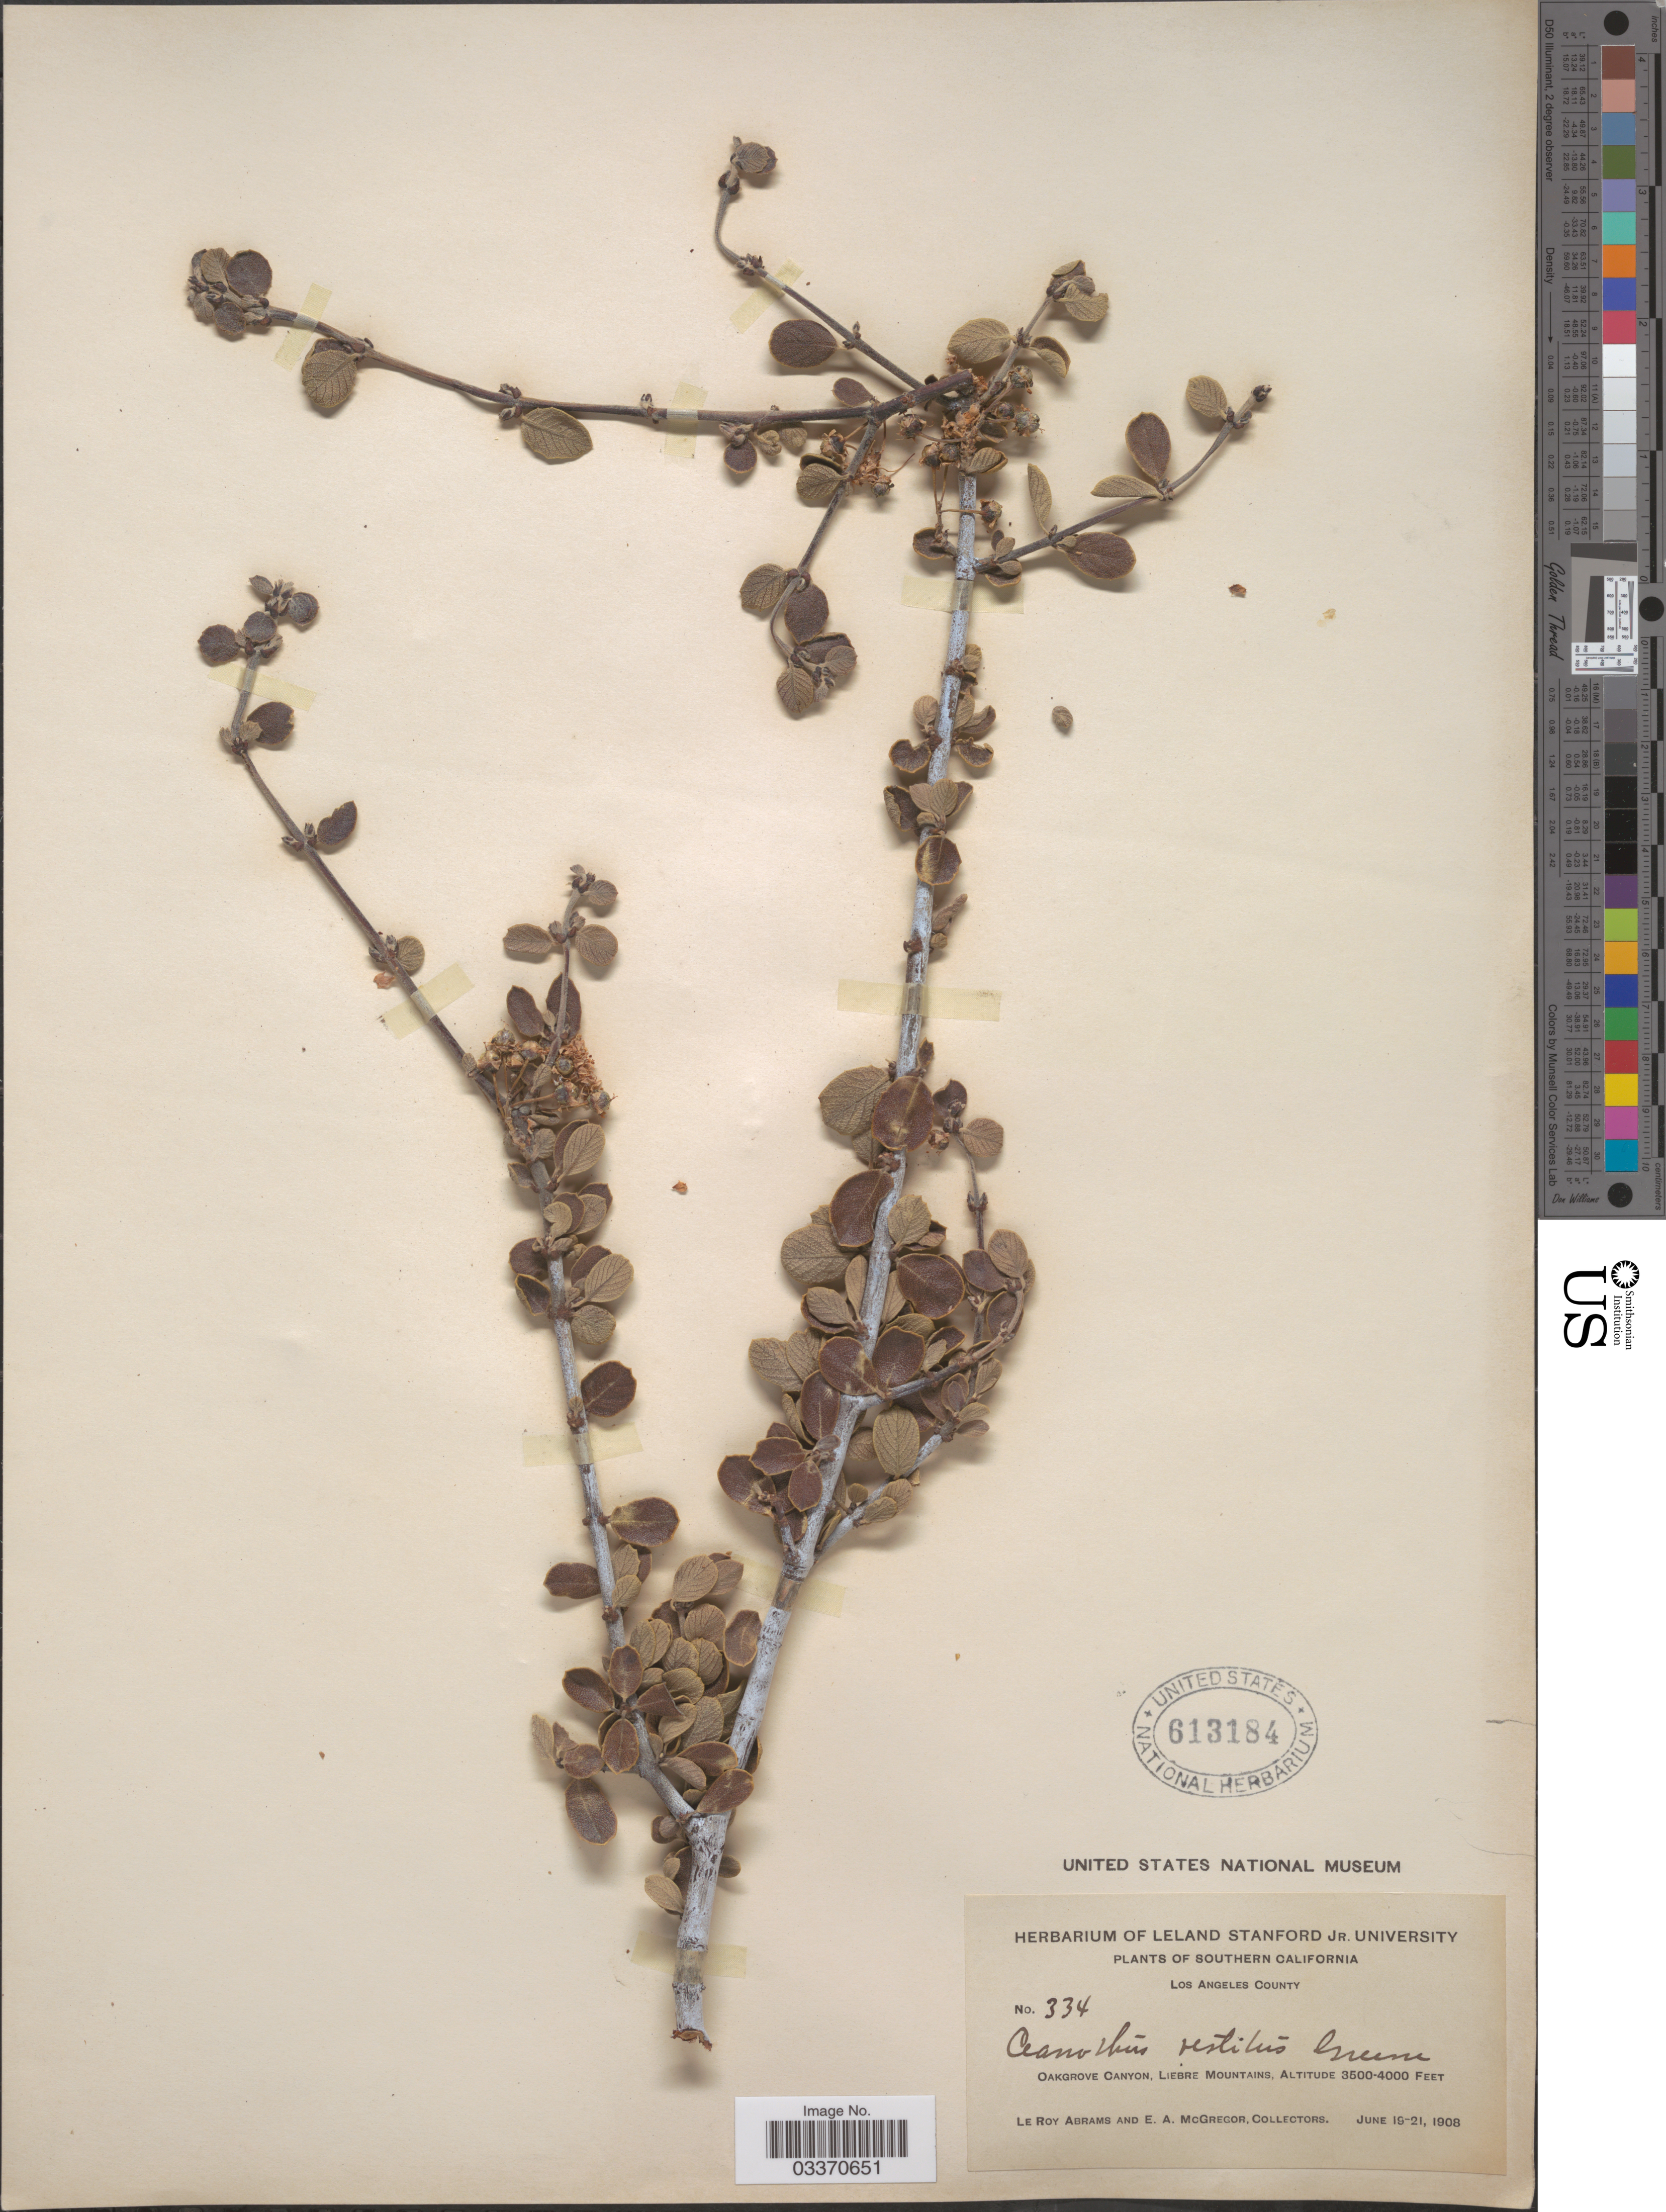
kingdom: Plantae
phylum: Tracheophyta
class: Magnoliopsida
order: Rosales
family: Rhamnaceae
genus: Ceanothus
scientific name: Ceanothus vestitus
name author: Greene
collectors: L. Abrams & E. A. McGregor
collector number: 334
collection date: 1908-06-19/1908-06-21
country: United States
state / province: California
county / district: Los Angeles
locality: Southern California. Los Angeles County. Oakgrove Canyon, Liebre Mountains.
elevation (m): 1067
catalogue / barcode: US 613184